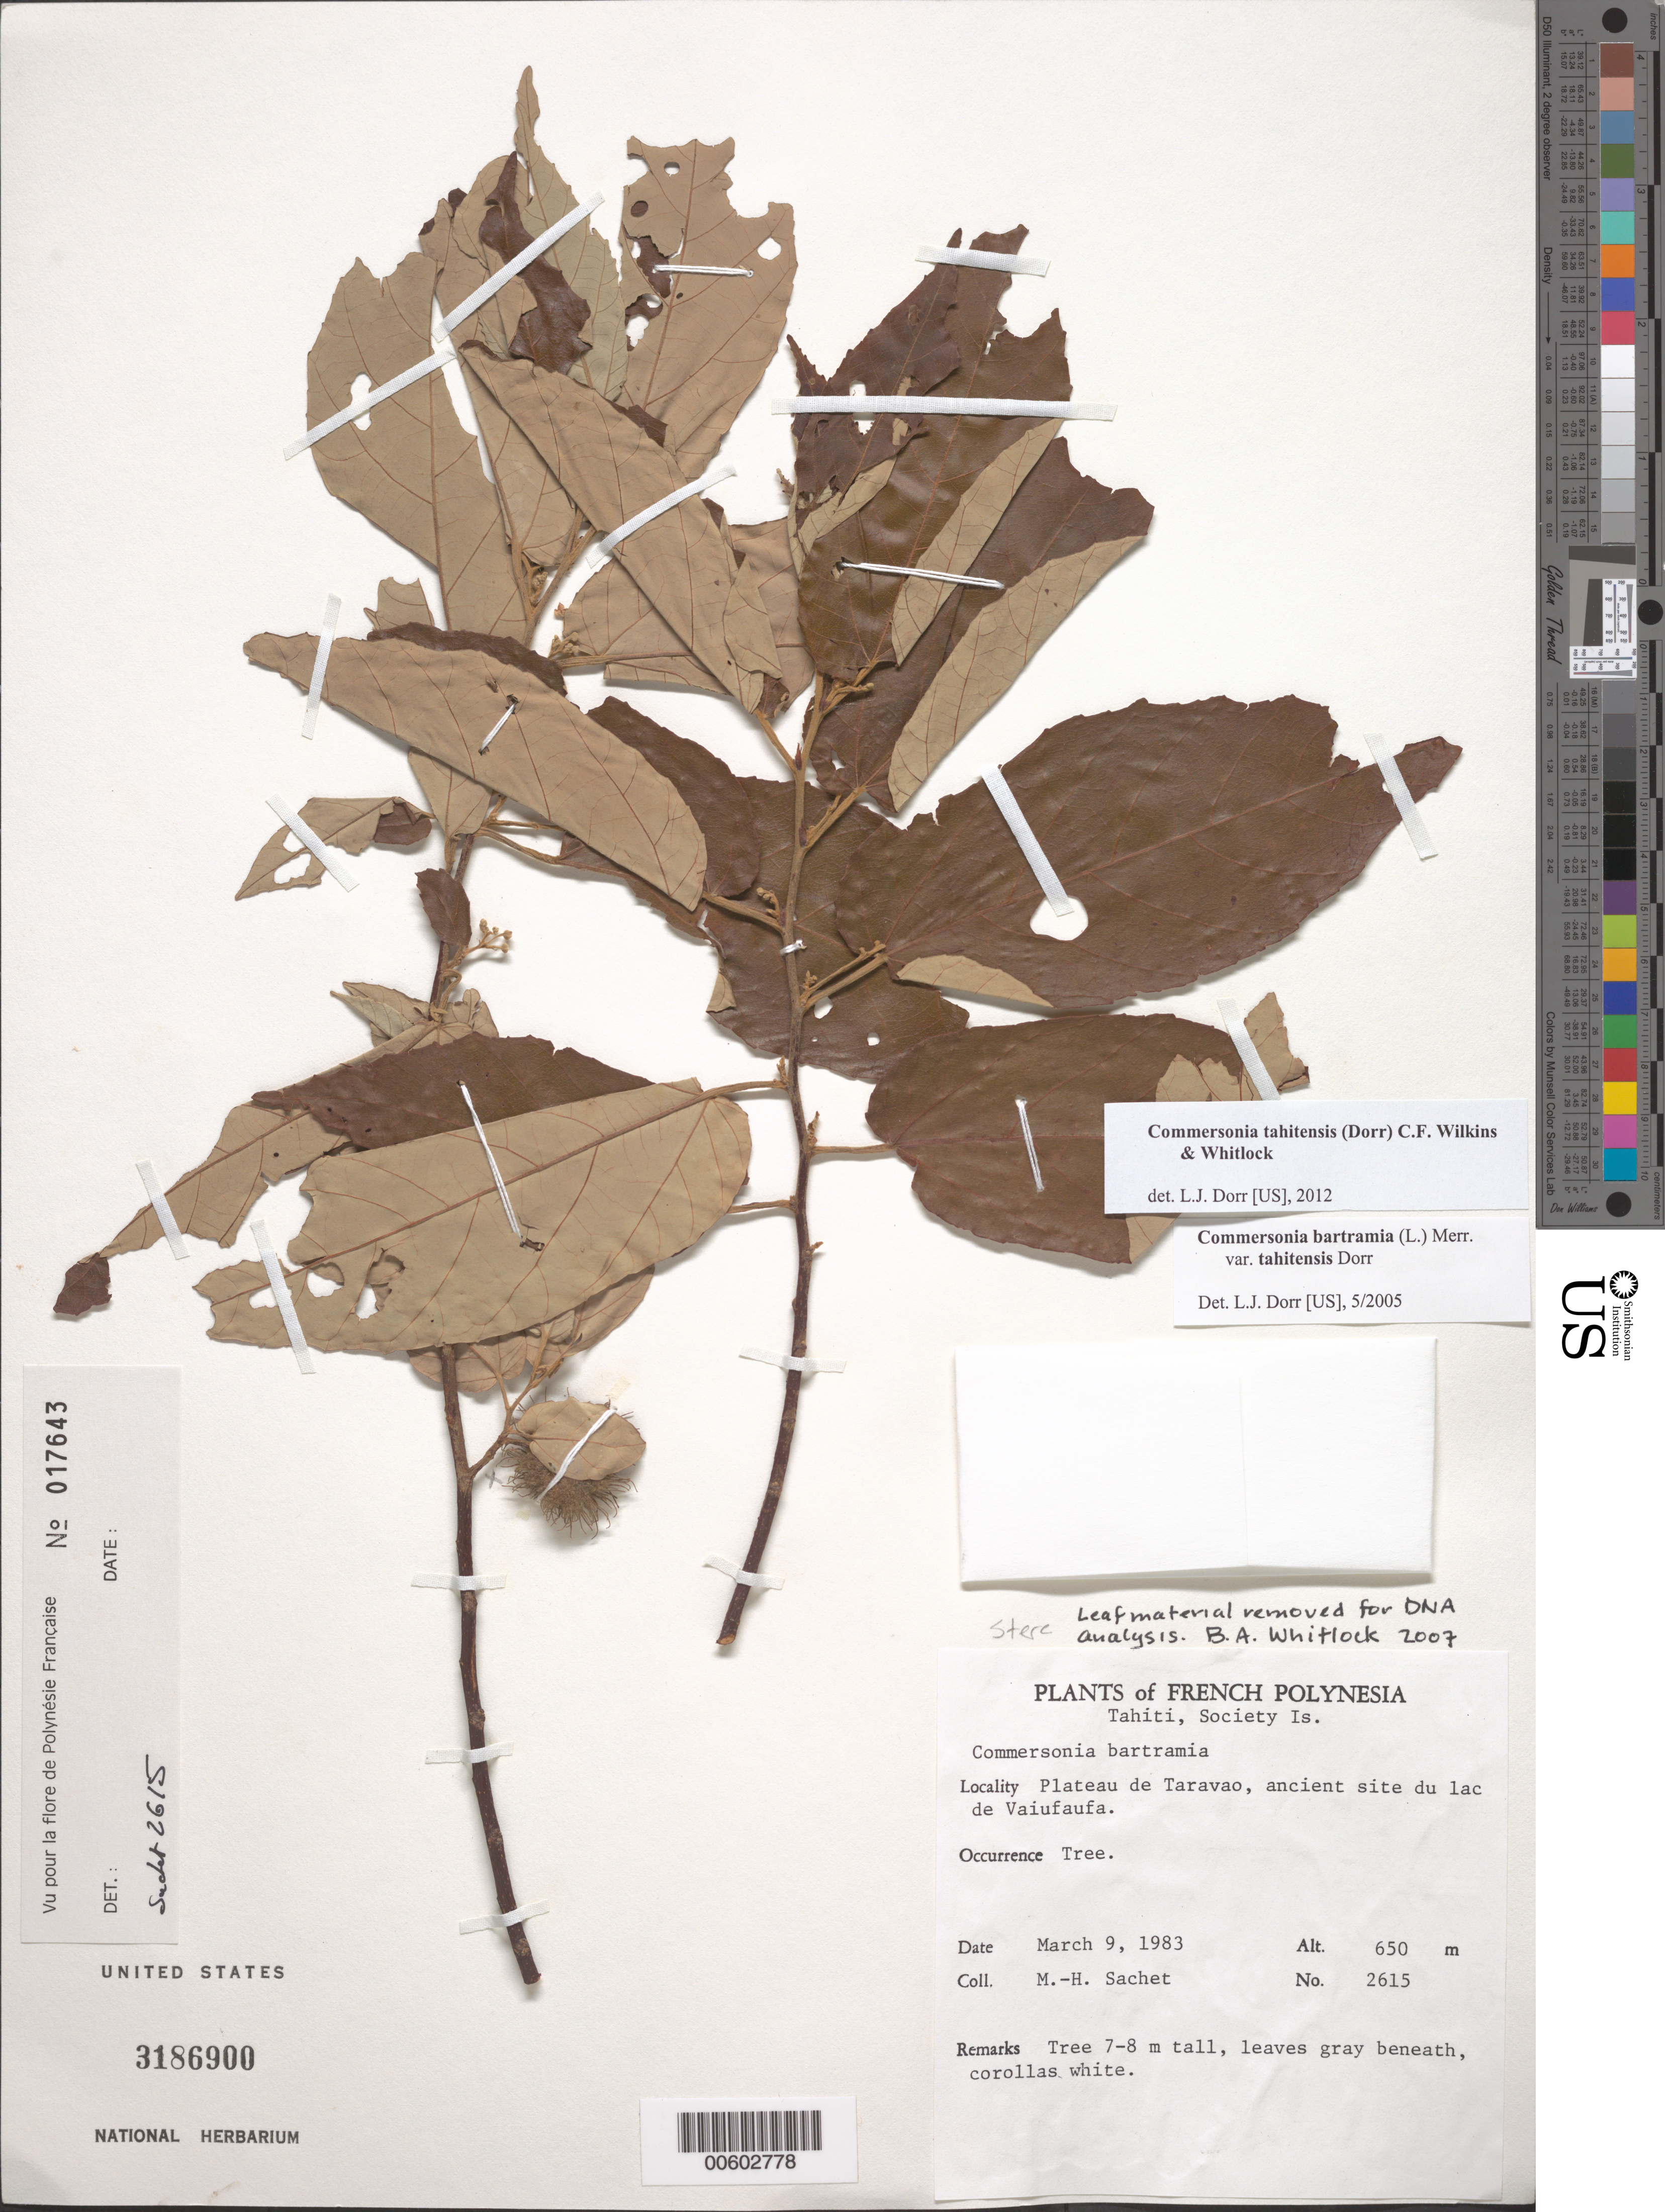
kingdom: Plantae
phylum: Tracheophyta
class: Magnoliopsida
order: Malvales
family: Malvaceae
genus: Commersonia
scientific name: Commersonia tahitensis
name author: (Dorr) C.F. Wilkins & Whitlock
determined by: Dorr, L. J., (BOT), Smithsonian Institution - National Museum of Natural History (UNITED STATES)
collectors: M.-H. Sachet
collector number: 2615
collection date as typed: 09 Mar 1983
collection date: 1983-03-09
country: French Polynesia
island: Tahiti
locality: Society Is. Plateau de Taravao, ancient site du lac de Vaiufaufa [Society Is.]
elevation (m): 650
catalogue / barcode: US 3186900